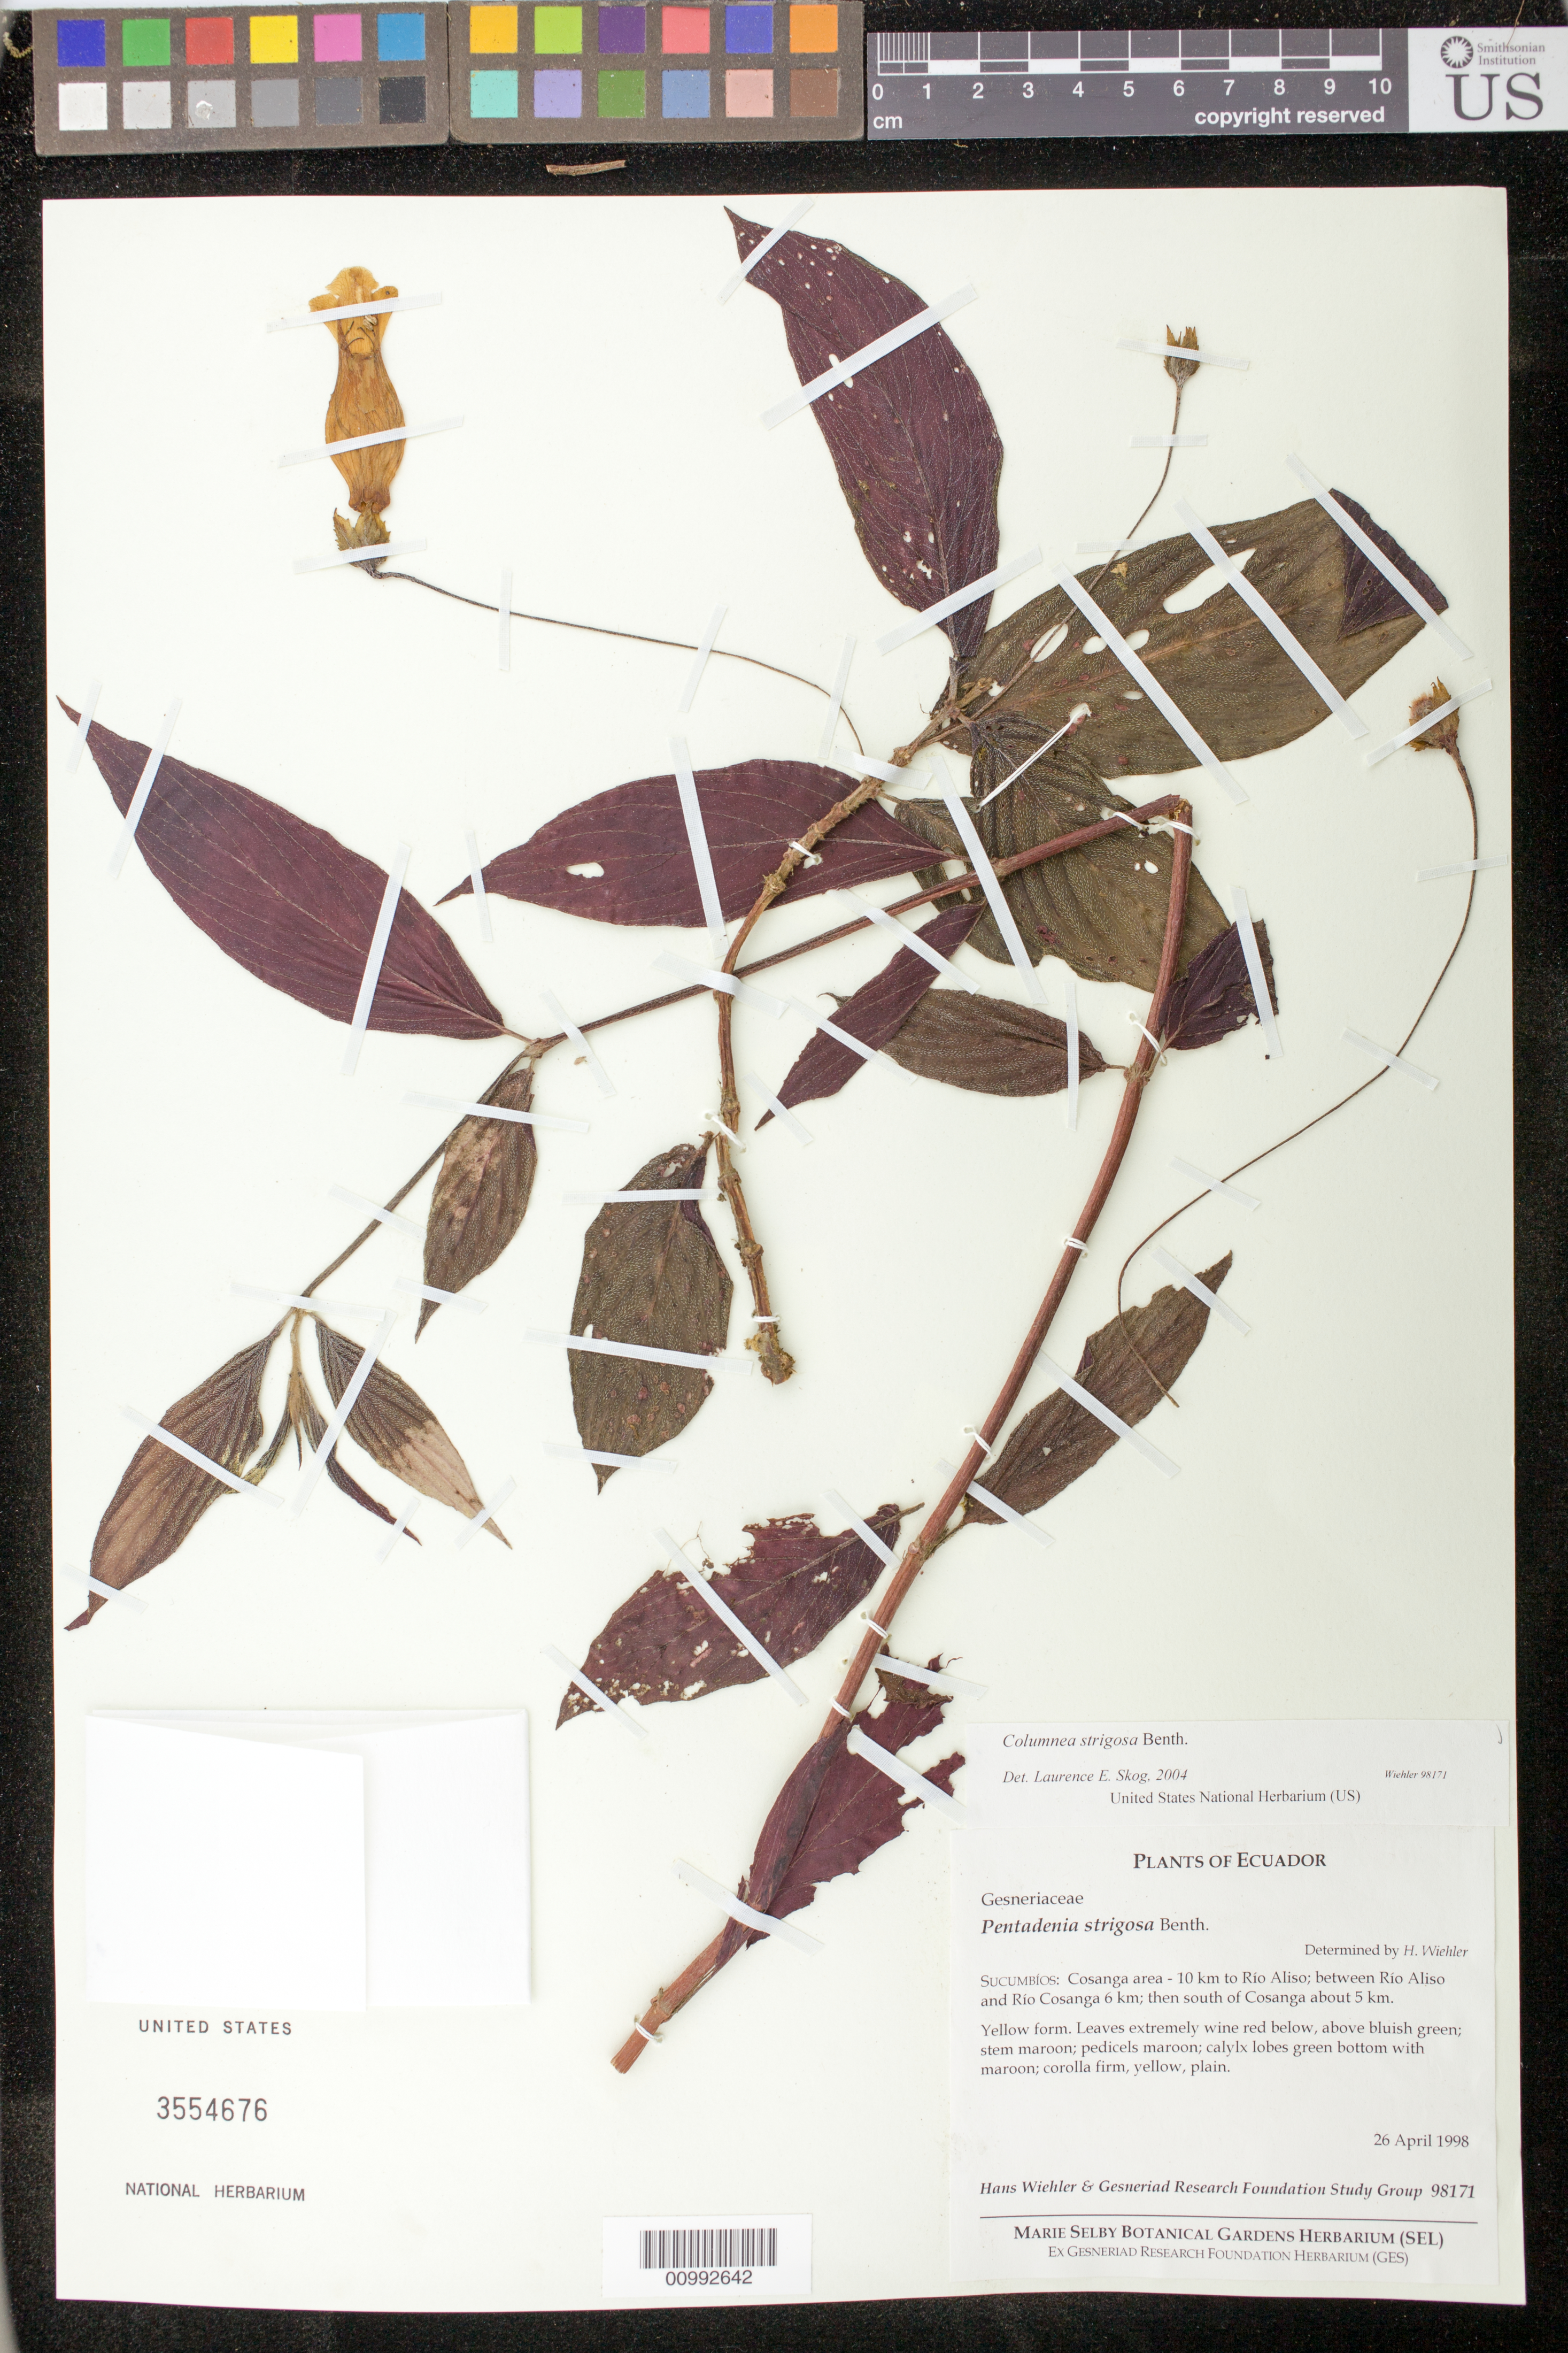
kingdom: Plantae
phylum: Tracheophyta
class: Magnoliopsida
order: Lamiales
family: Gesneriaceae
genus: Columnea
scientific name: Columnea strigosa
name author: Benth.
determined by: Skog, Laurence E.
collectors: H. J. Wiehler & GRF Study Group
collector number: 98171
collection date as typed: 26 Apr 1998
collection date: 1998-04-26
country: Ecuador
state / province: Sucumbíos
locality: Sucumbíos: Cosanga area - 10 km to Rio Aliso; between Rio Aliso and Rio Cosanga 6 km; then south of Cosanga about 5 km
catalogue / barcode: US 3554676